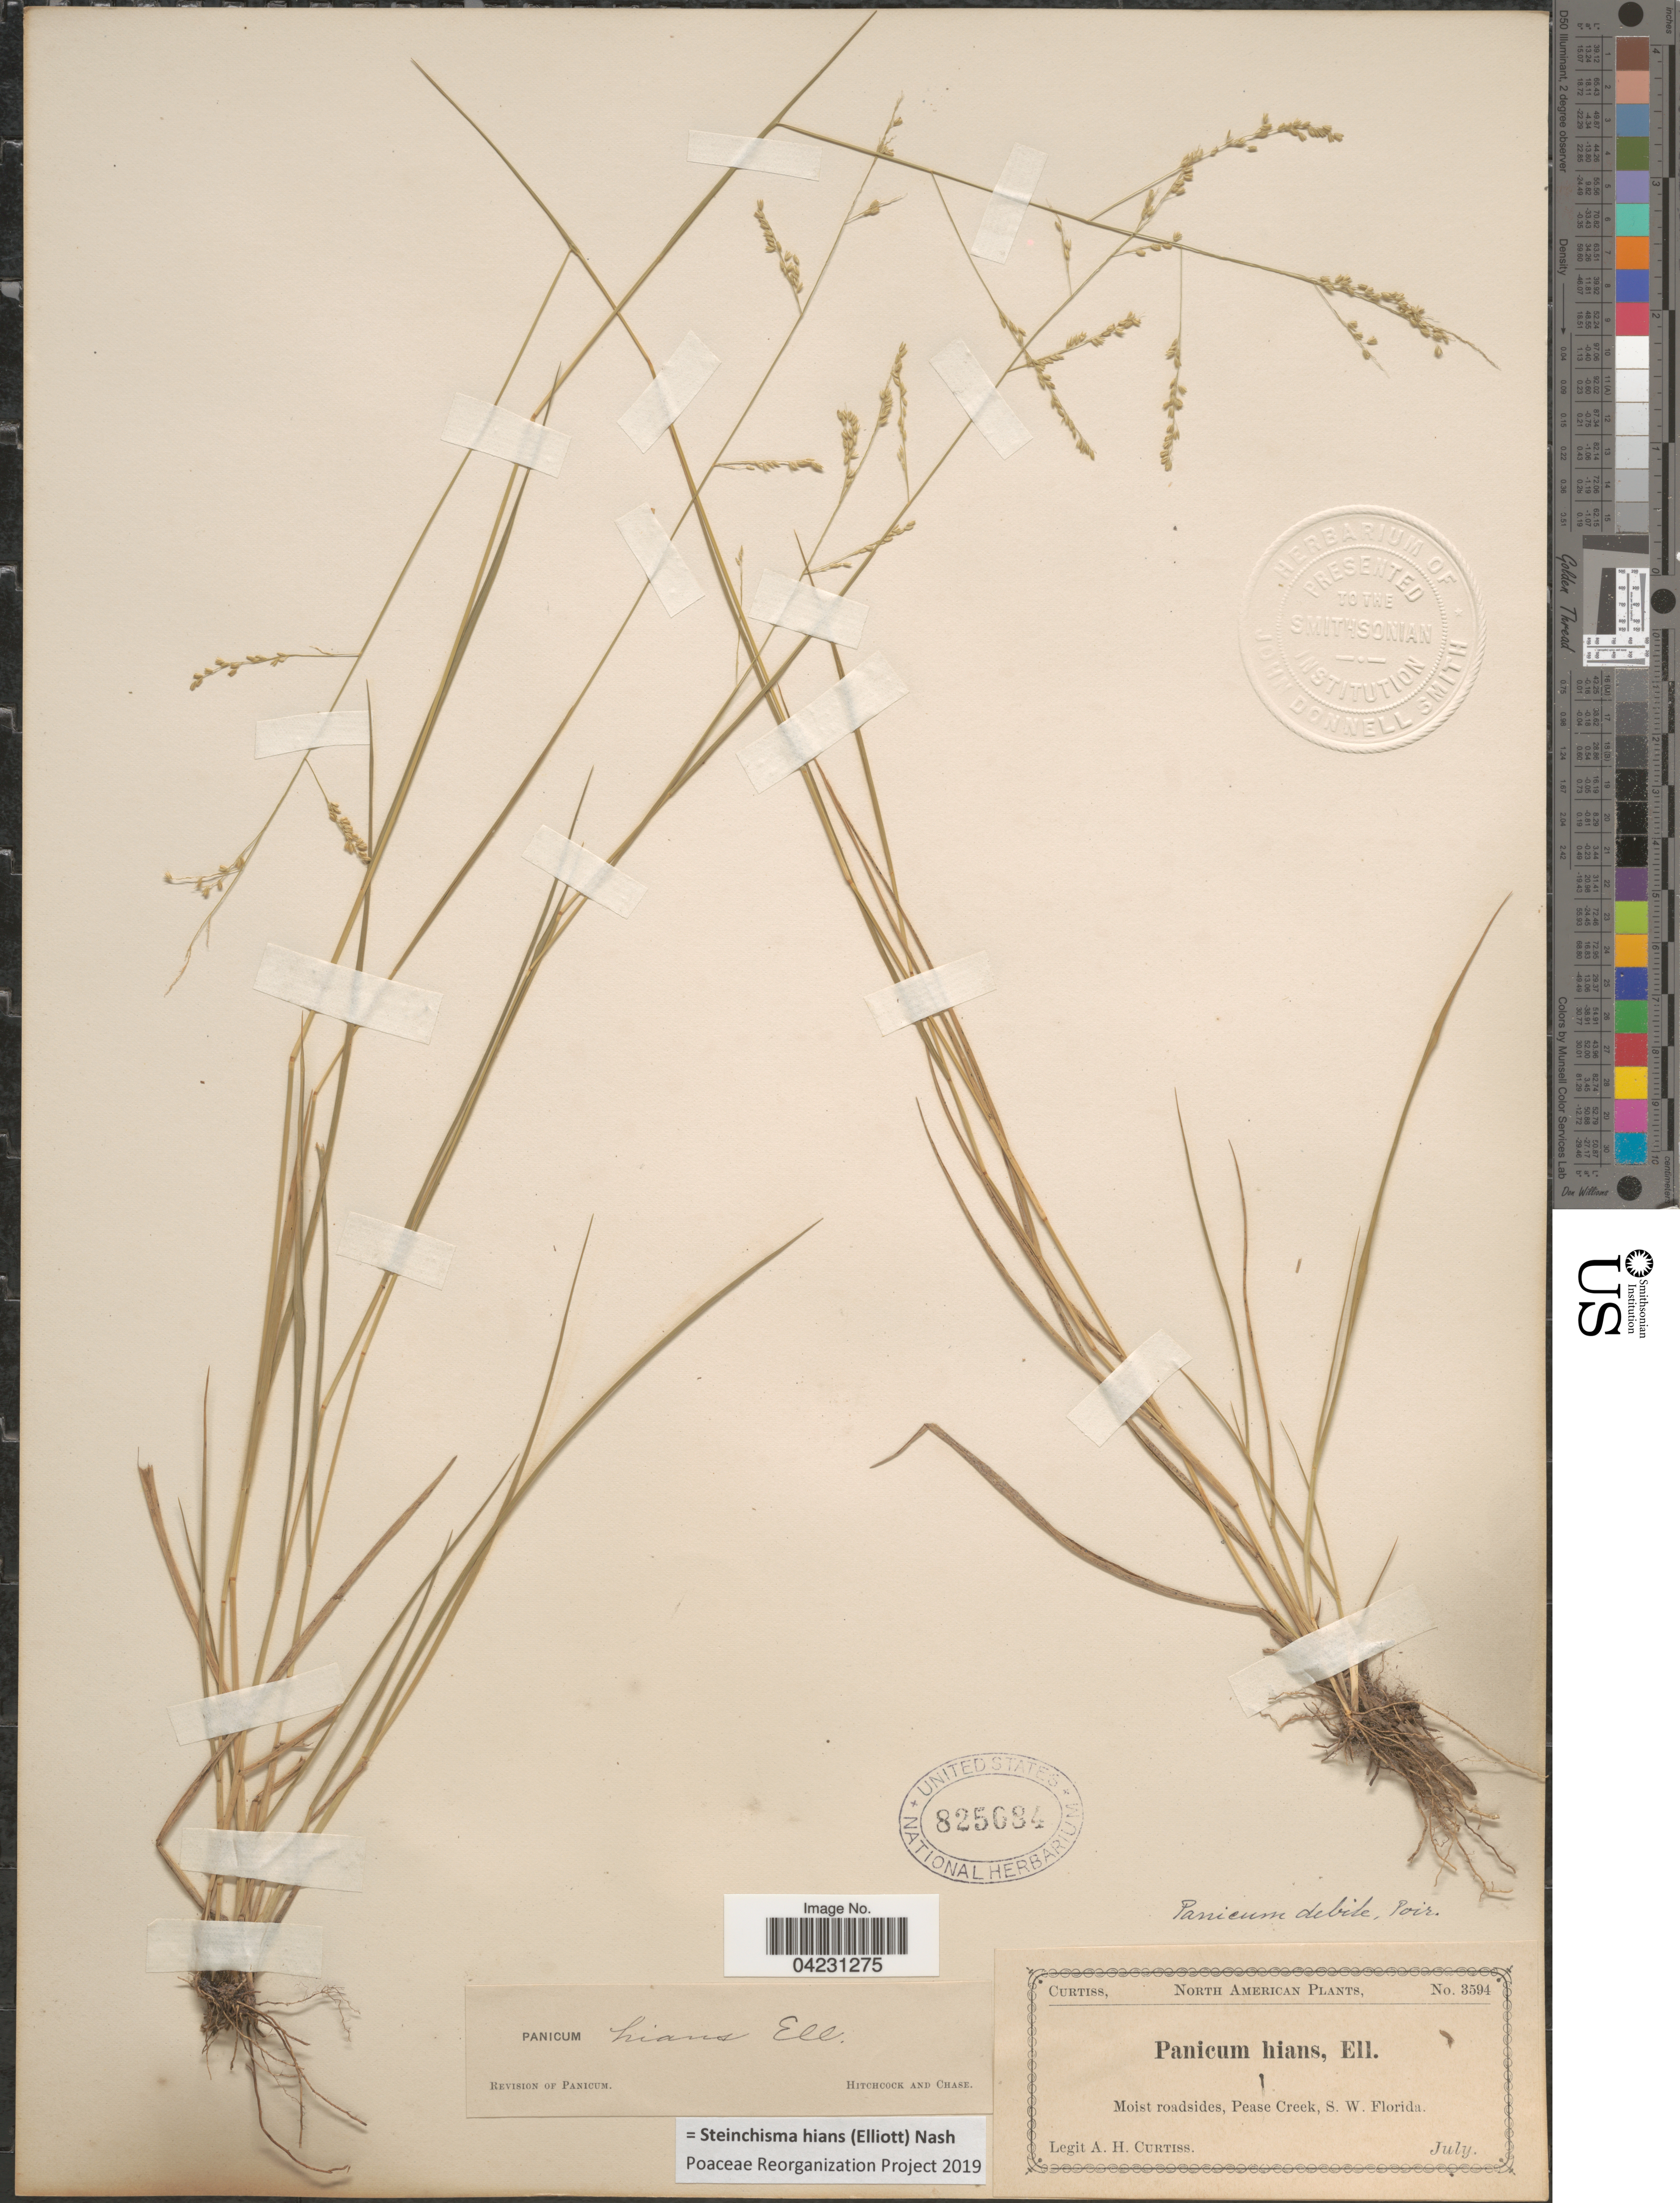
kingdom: Plantae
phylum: Tracheophyta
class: Liliopsida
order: Poales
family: Poaceae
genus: Steinchisma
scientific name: Steinchisma hians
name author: (Elliott) Nash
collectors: A. H. Curtiss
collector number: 3594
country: United States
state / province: Florida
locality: Moist roadsides, Pease Creek, S. W. Florida.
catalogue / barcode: US 825684